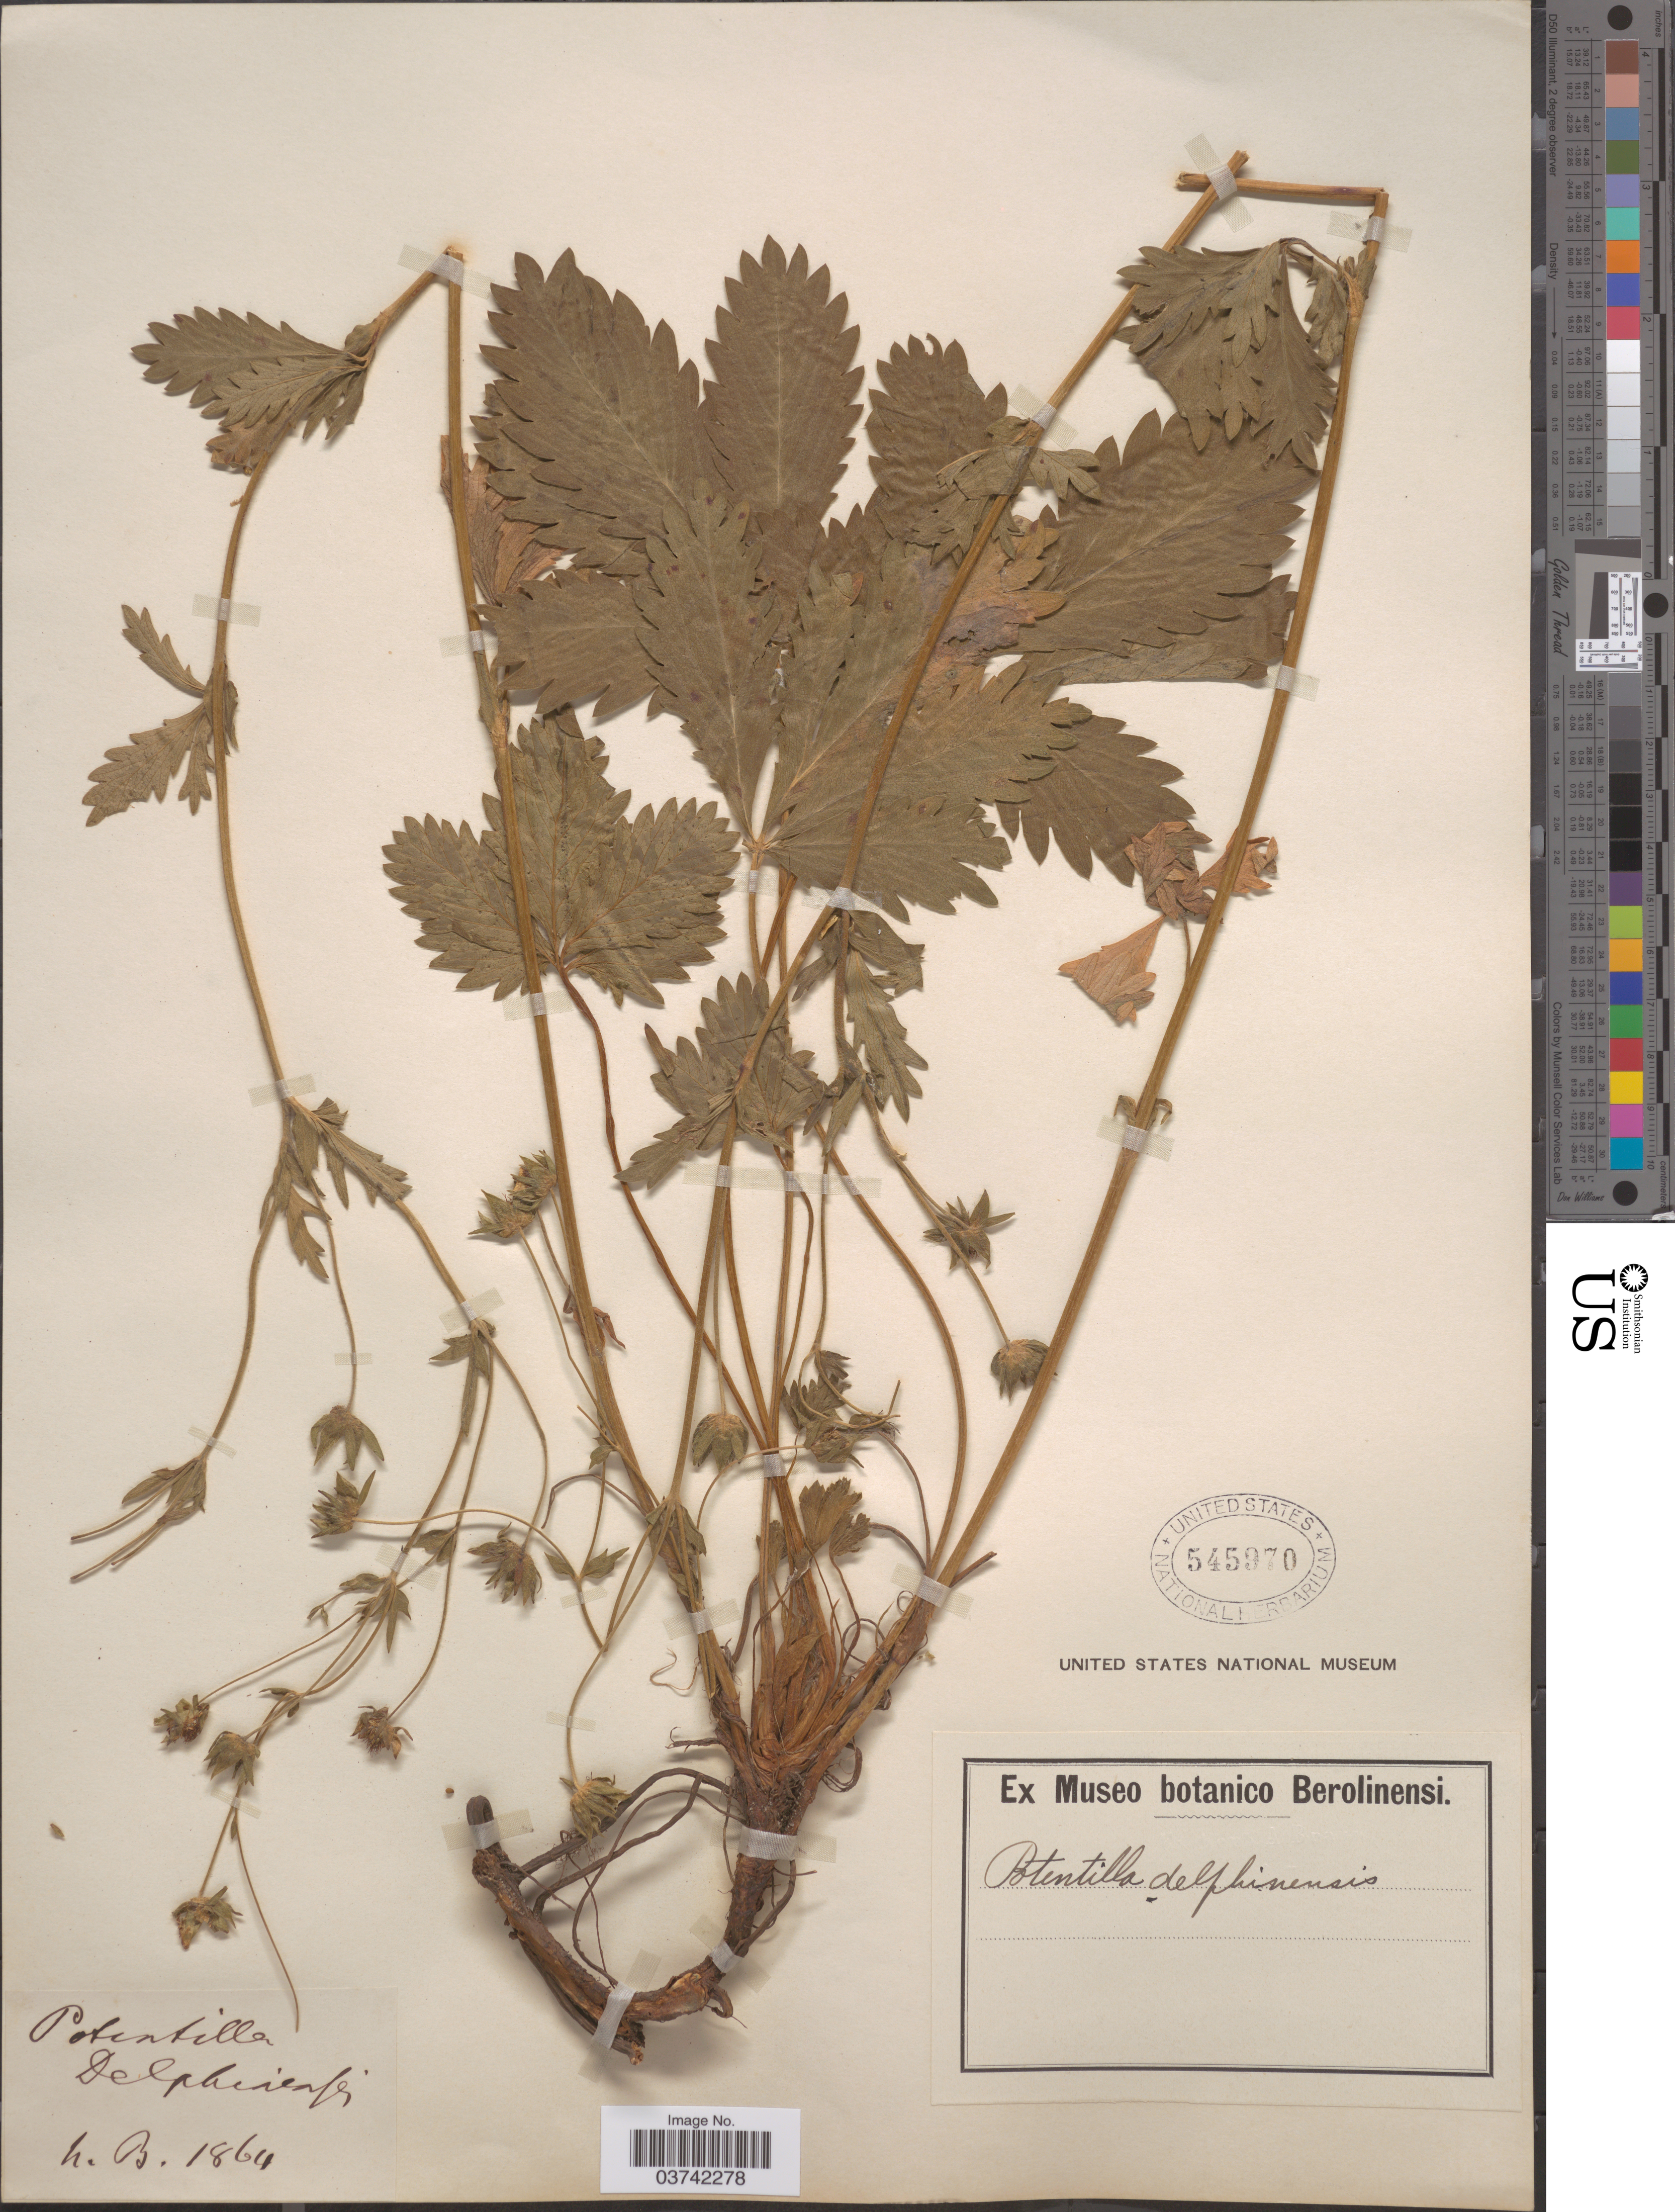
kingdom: Plantae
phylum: Tracheophyta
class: Magnoliopsida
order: Rosales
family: Rosaceae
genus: Potentilla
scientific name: Potentilla delphinensis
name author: Gren.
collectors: N.B.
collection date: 1864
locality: H. B.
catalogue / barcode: US 545970